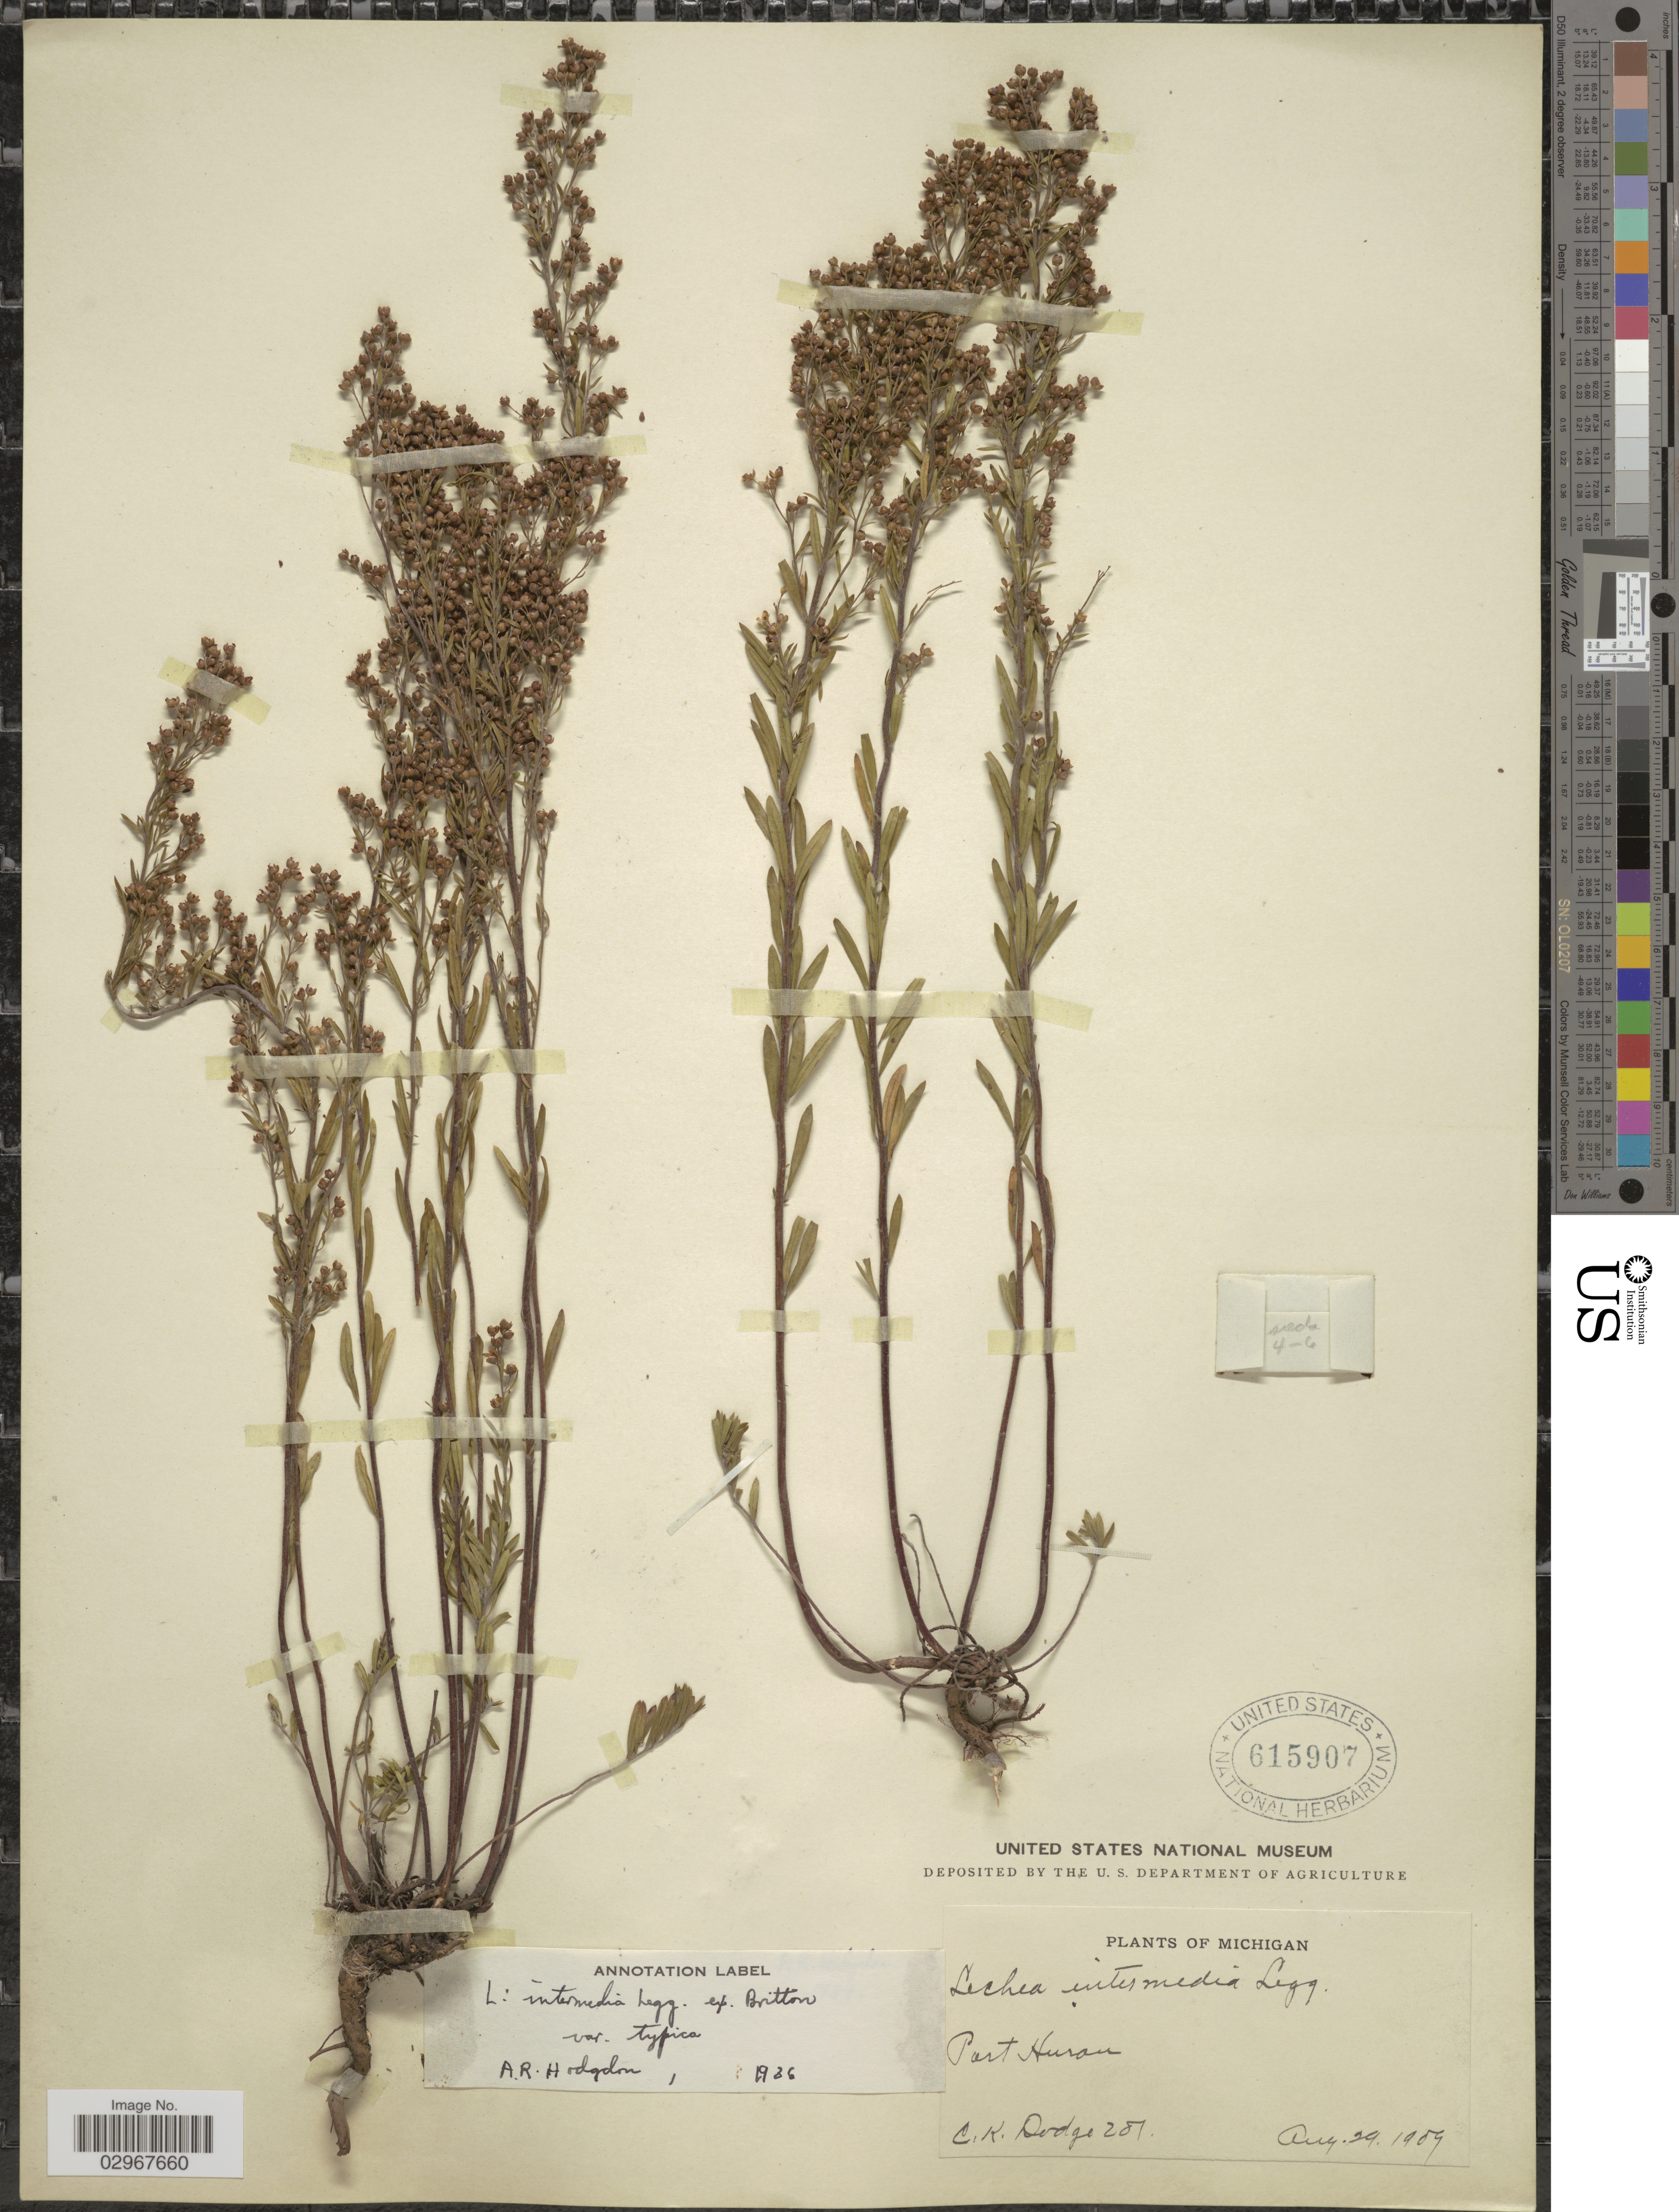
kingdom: Plantae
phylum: Tracheophyta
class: Magnoliopsida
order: Malvales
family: Cistaceae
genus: Lechea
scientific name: Lechea intermedia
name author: Legg. ex Britton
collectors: C. Dodge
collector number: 281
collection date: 1909-08-29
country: United States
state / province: Michigan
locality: Port Huron.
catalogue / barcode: US 615907